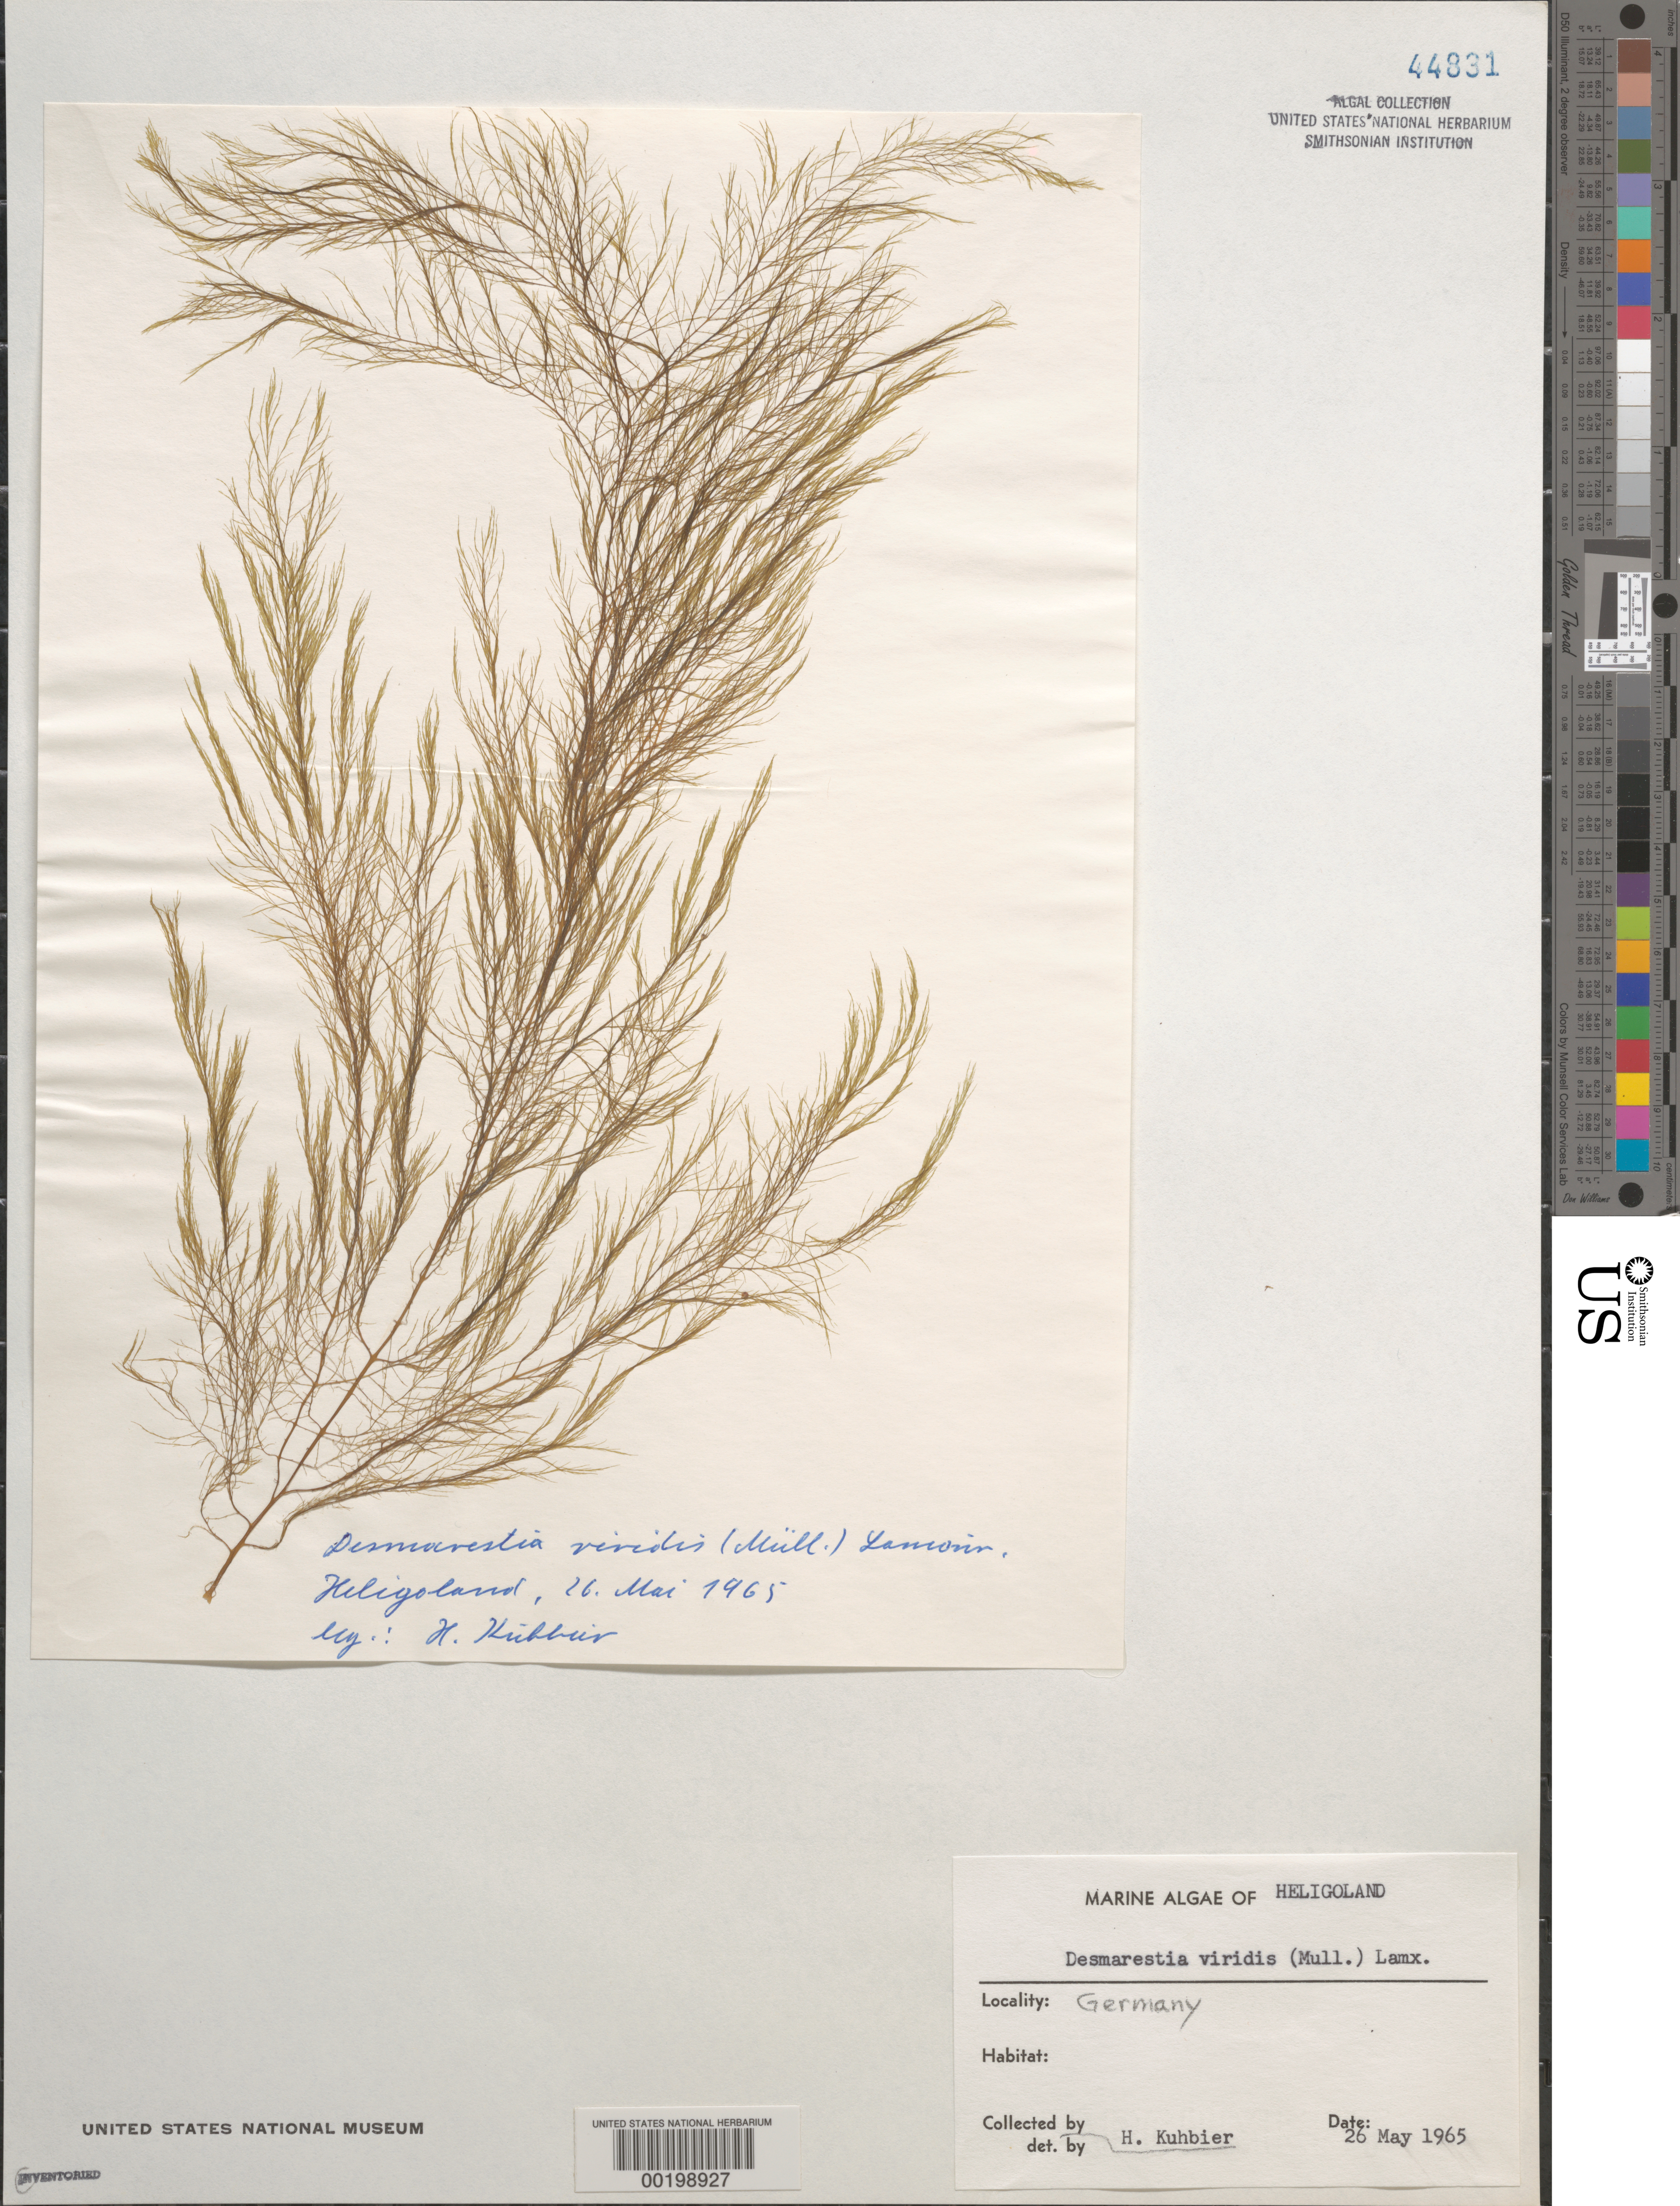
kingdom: Chromista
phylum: Ochrophyta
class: Phaeophyceae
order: Desmarestiales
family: Desmarestiaceae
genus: Desmarestia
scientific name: Desmarestia viridis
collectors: H. Kuhbier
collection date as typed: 26 May 1965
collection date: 1965-05-26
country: Germany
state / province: Schleswig-Holstein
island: Helgoland (Heligoland)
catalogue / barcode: US 44831